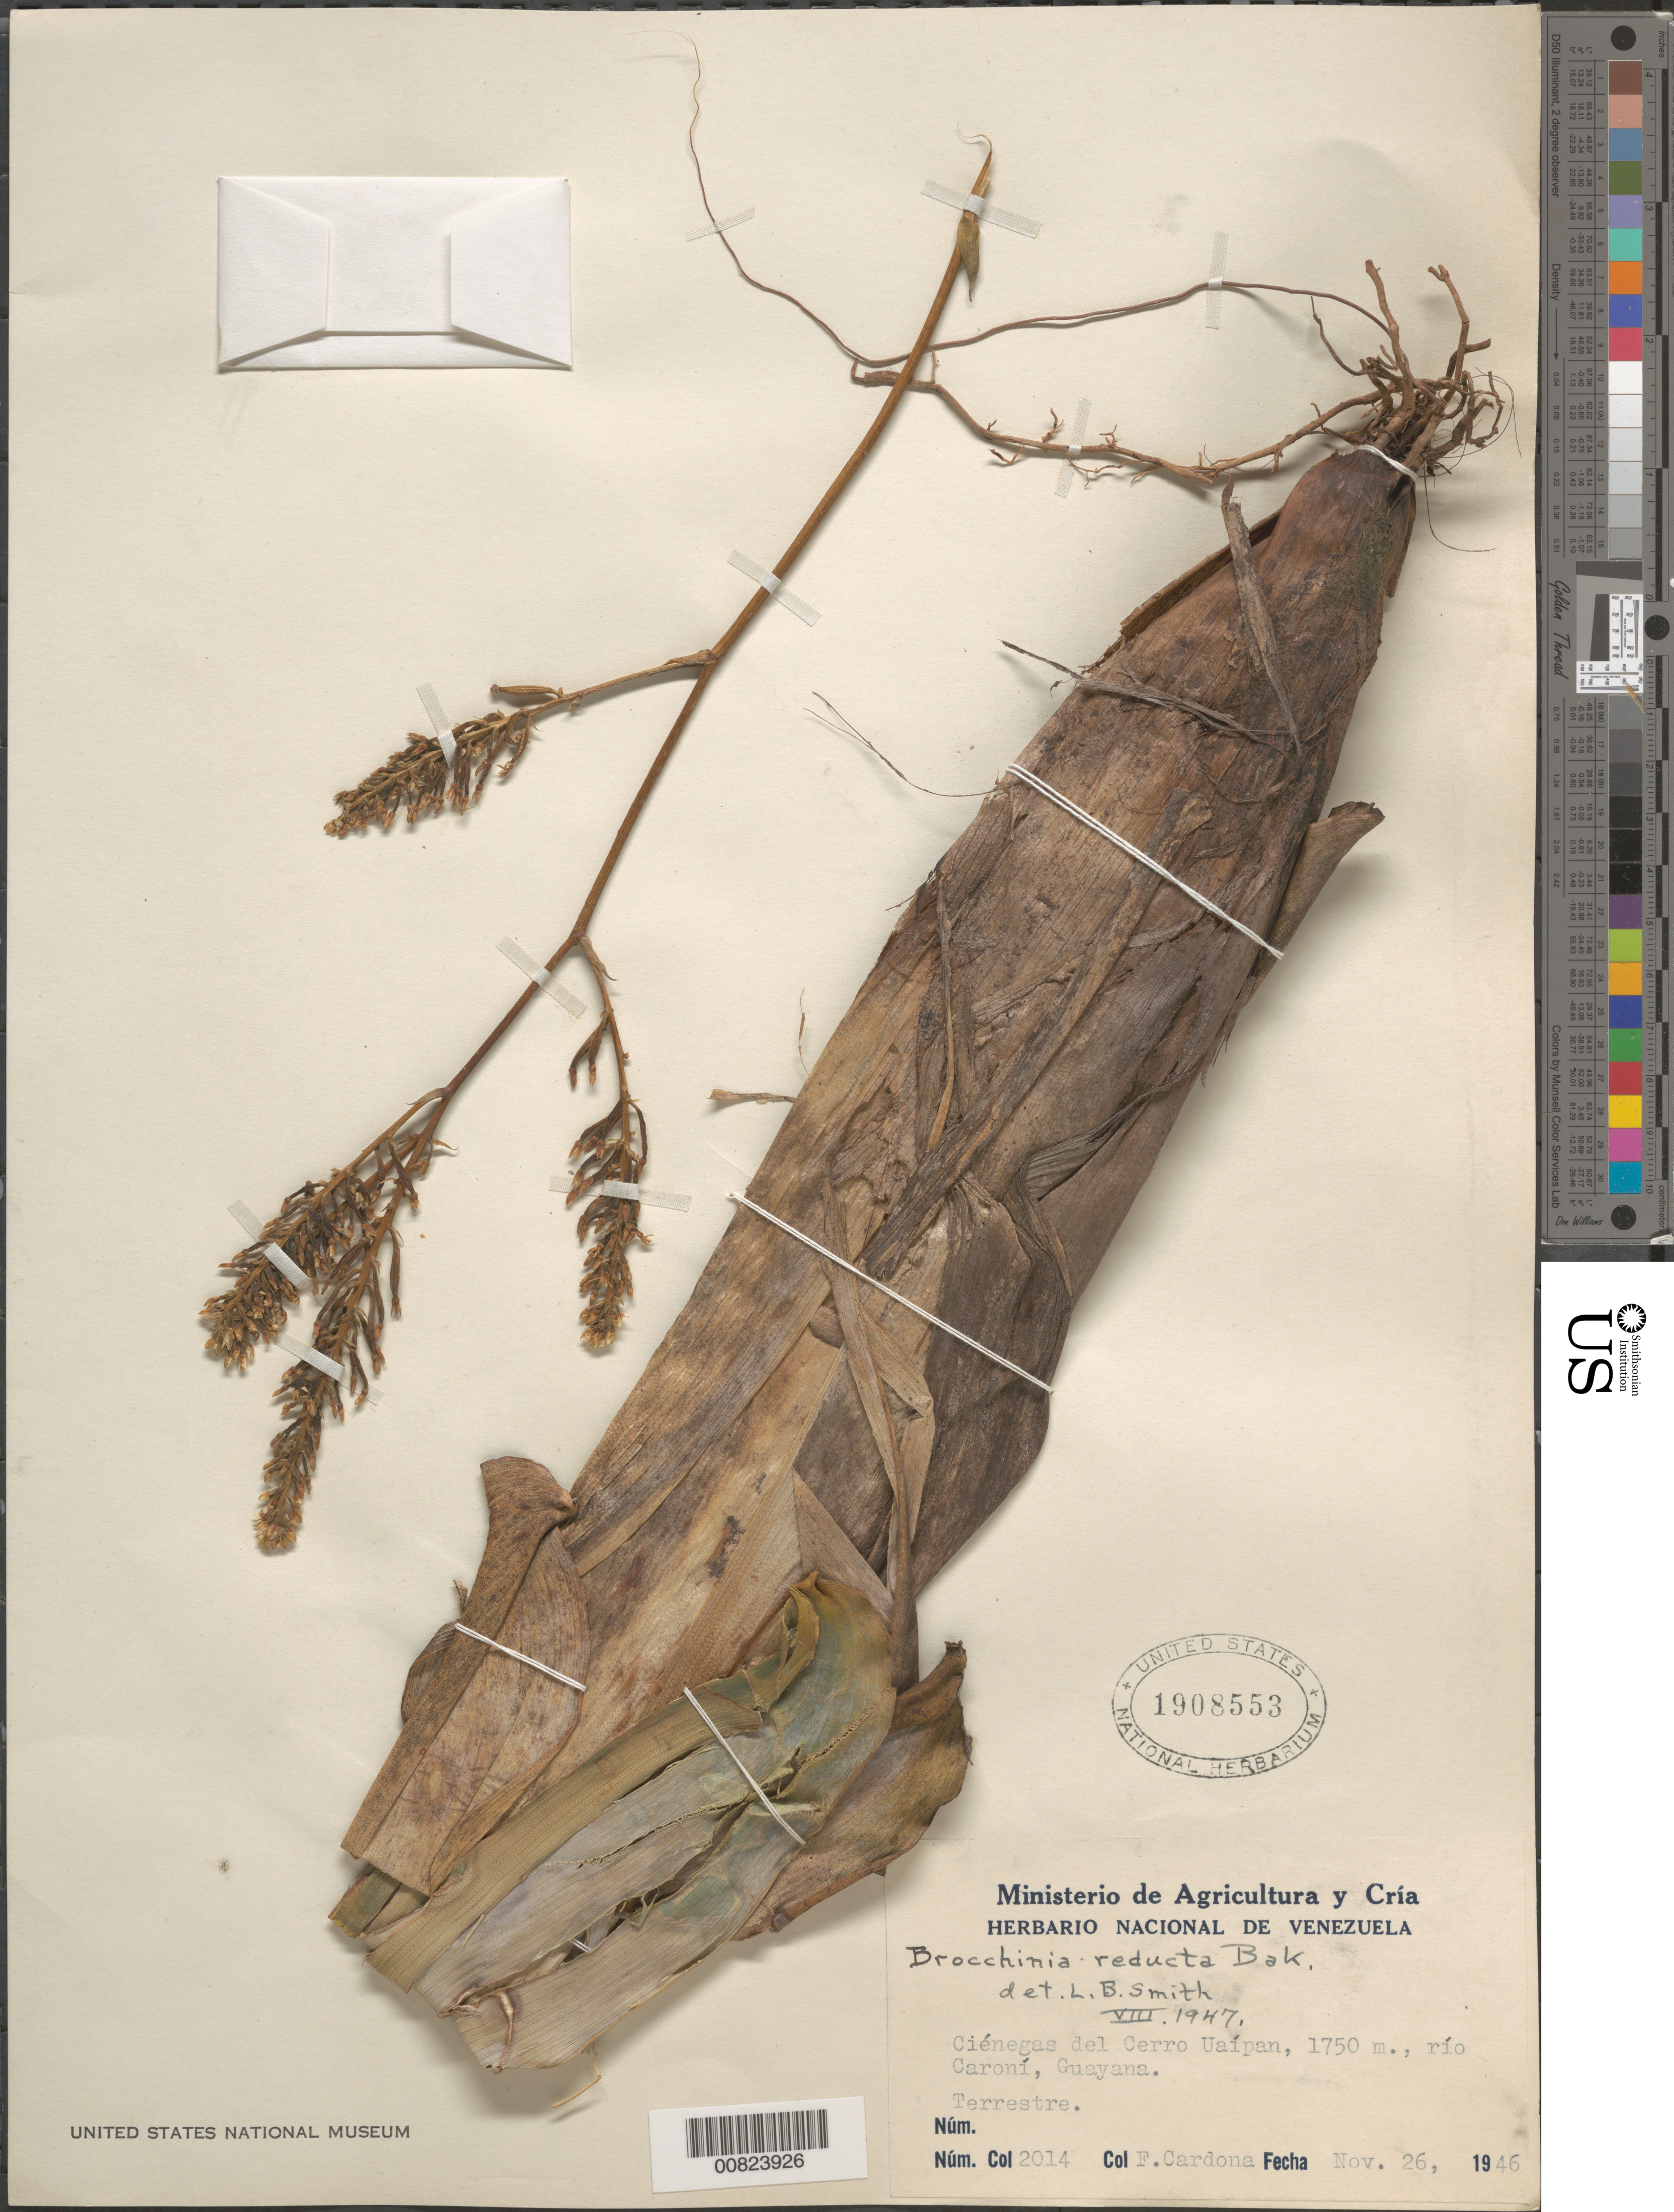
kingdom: Plantae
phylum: Tracheophyta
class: Liliopsida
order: Poales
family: Bromeliaceae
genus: Brocchinia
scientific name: Brocchinia reducta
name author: Baker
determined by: Smith, Lyman B., (US), NMNH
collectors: F. Cardona Puig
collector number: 2014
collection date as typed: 26-Nov-46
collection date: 1946-11-26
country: Venezuela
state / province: Bolívar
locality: Cerro Uaipán, Río Caroní; Guayana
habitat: Ciénegas del cerro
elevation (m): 1750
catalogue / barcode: US 1908553